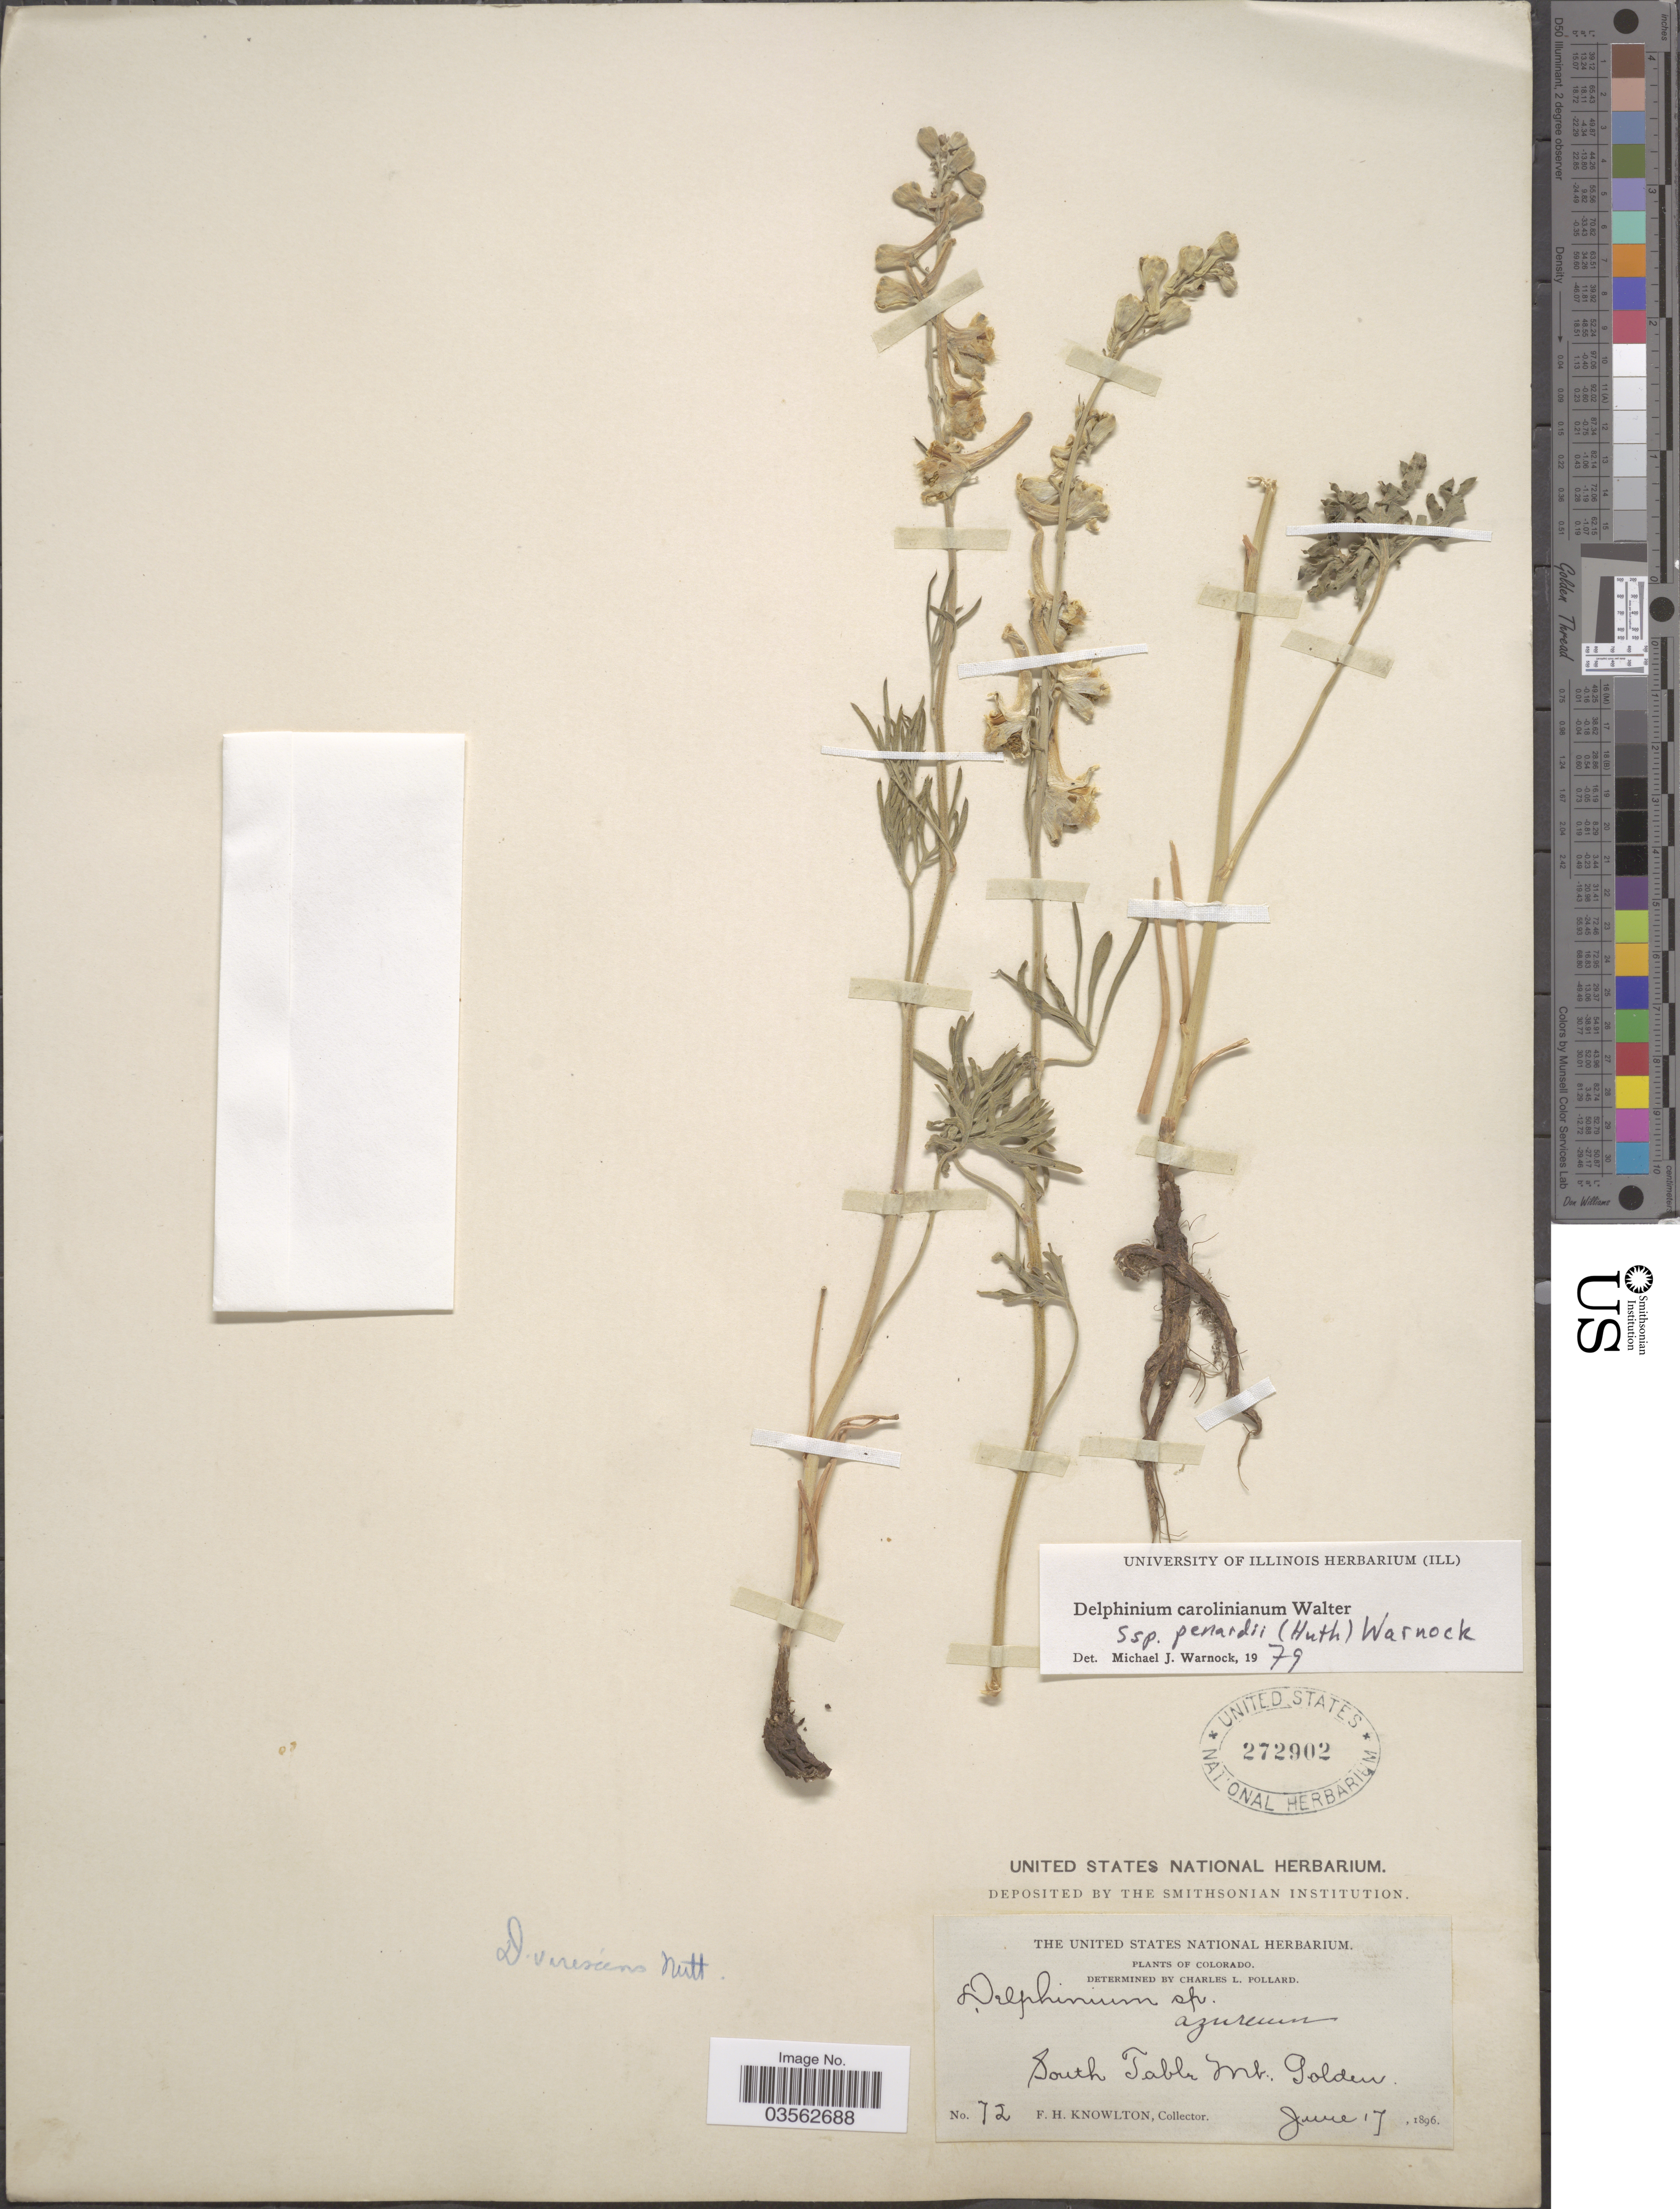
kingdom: Plantae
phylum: Tracheophyta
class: Magnoliopsida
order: Ranunculales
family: Ranunculaceae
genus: Delphinium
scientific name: Delphinium carolinianum subsp. penardii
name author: (Huth) M.J. Warnock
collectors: F. H. Knowlton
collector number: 72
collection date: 1896-06-17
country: United States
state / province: Colorado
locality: South Table Mt. Golden.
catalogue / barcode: US 272902